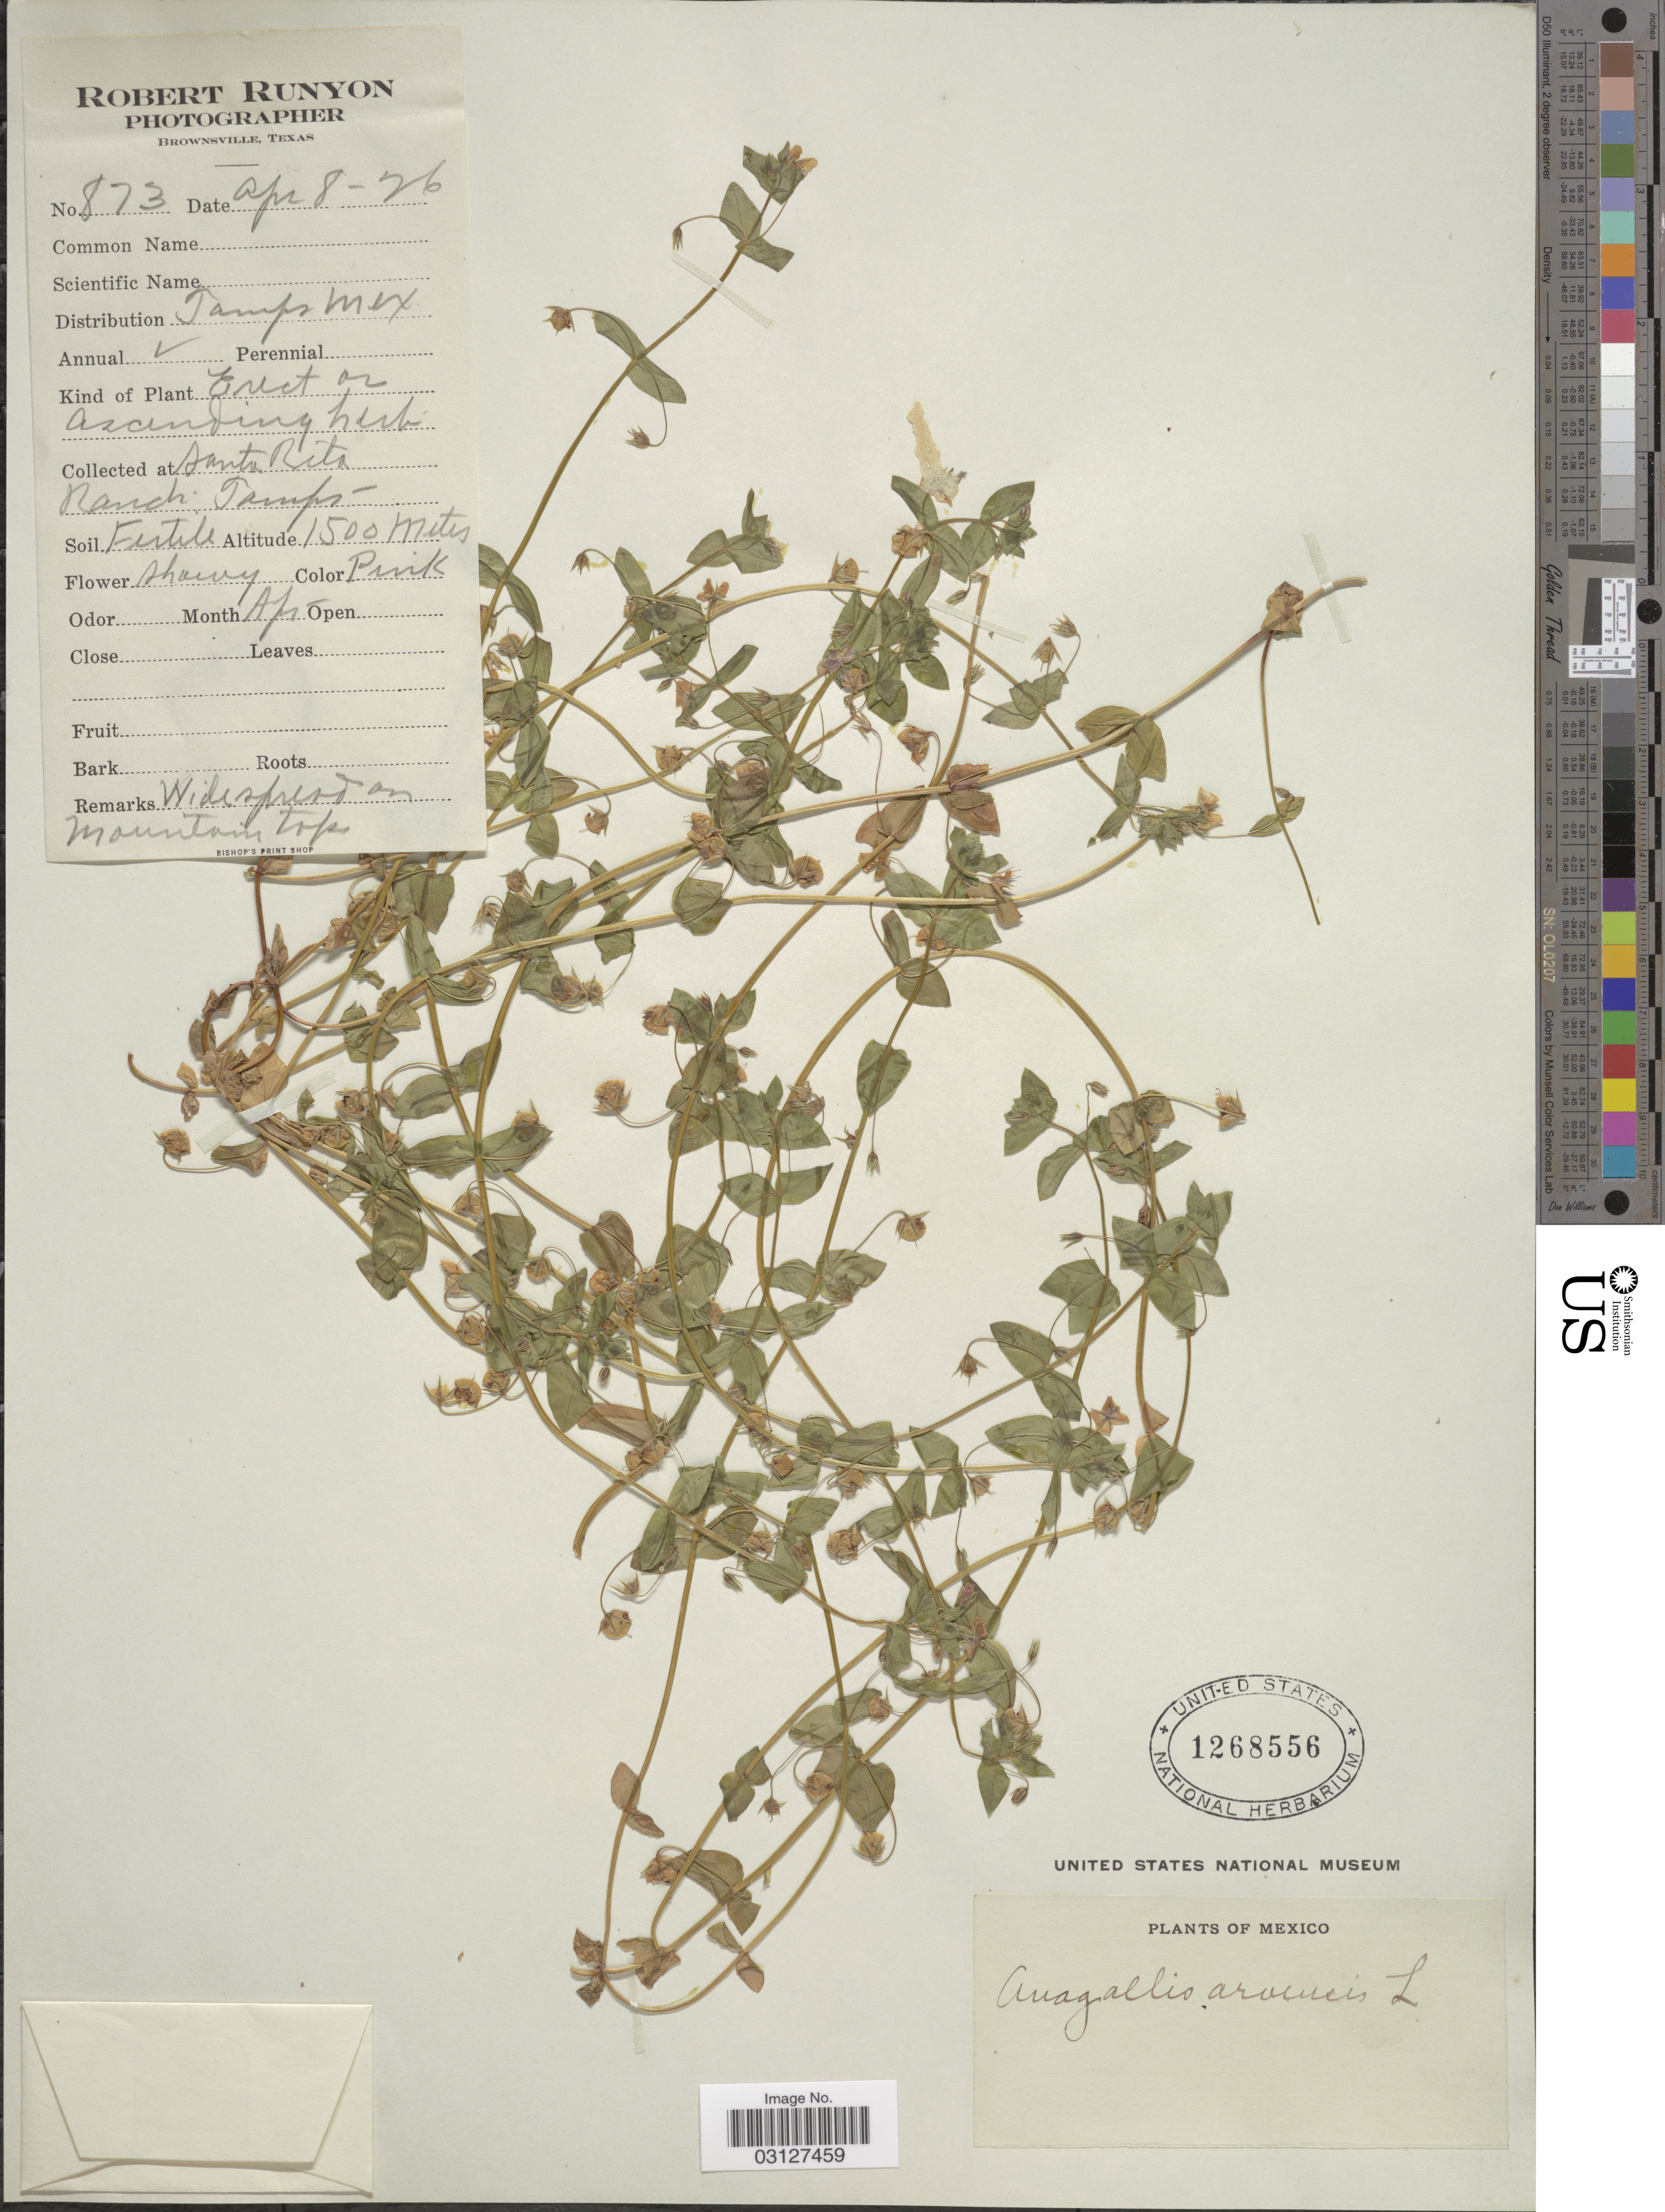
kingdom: Plantae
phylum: Tracheophyta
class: Magnoliopsida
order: Ericales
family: Primulaceae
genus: Anagallis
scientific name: Anagallis arvensis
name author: L.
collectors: R. Runyon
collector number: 873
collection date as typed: Transcribed d/m/y: 8/4/26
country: Mexico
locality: Santa Rita Ranch; Tamps.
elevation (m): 1500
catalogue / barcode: US 1268556